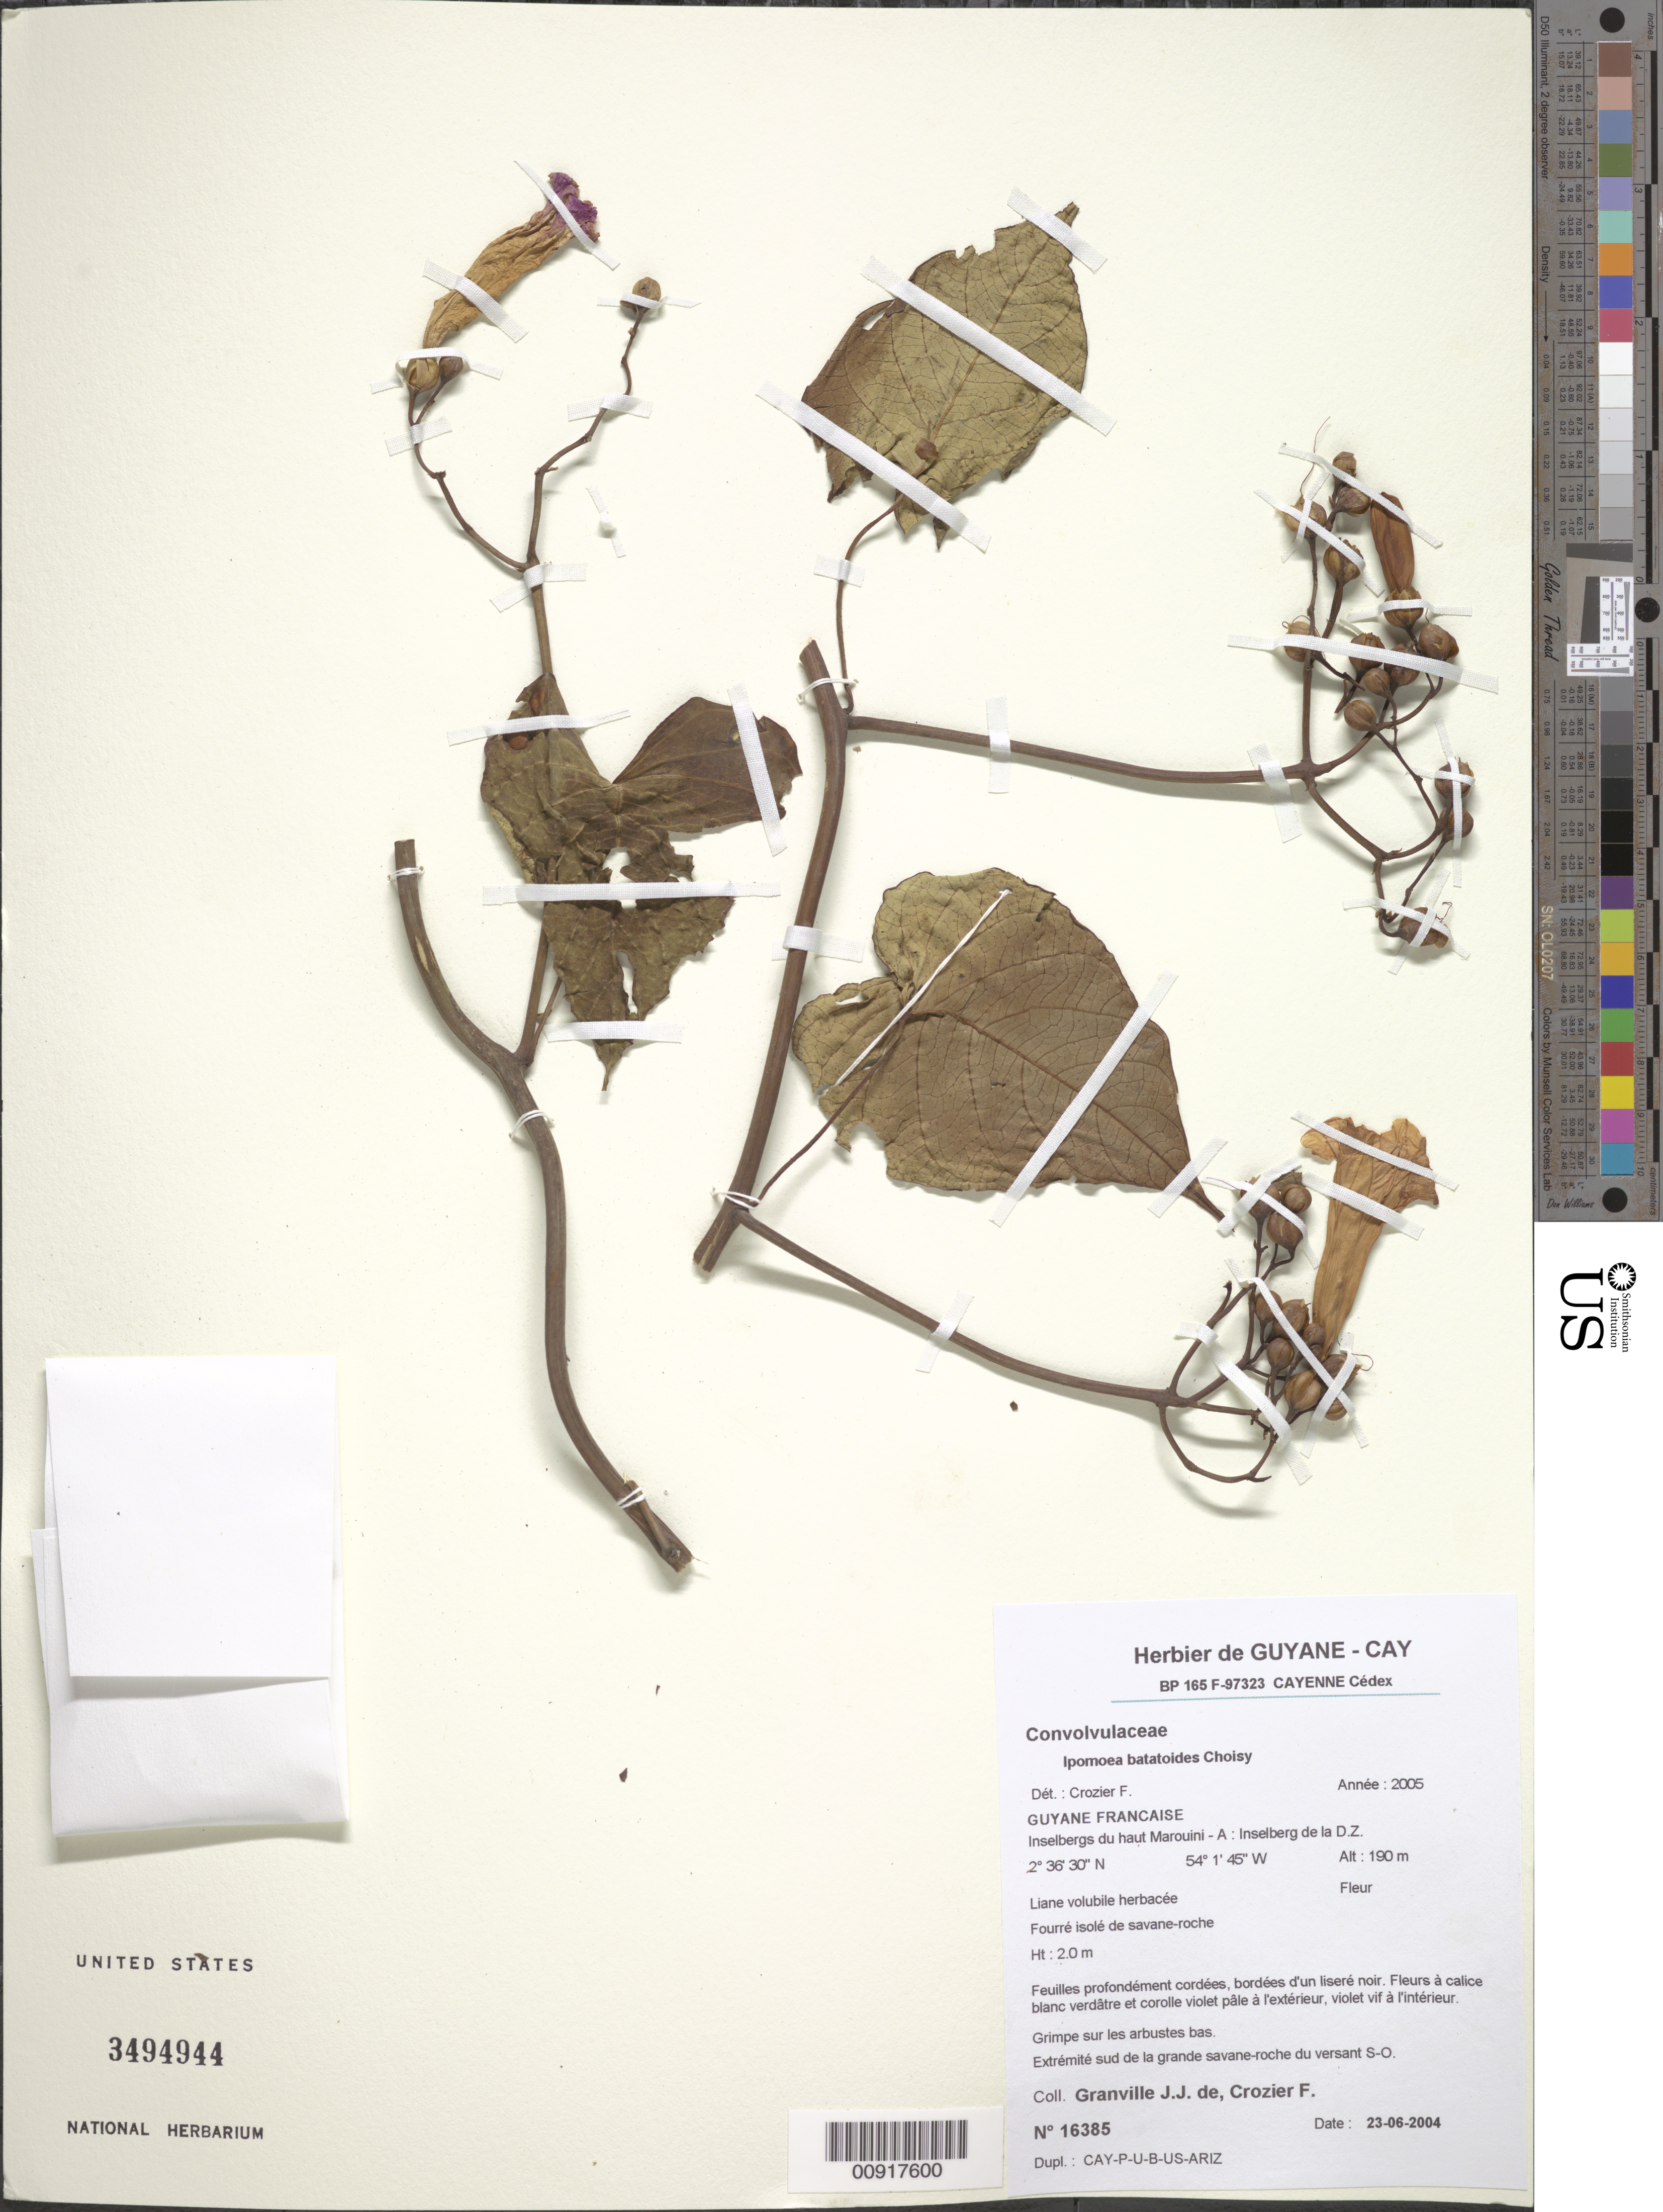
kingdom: Plantae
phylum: Tracheophyta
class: Magnoliopsida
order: Solanales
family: Convolvulaceae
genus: Ipomoea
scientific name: Ipomoea batatoides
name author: Choisy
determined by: Crozier, F.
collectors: J.-J. de Granville & F. Crozier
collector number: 16385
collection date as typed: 23-Jun-04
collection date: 2004-06-23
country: French Guiana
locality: Haut Marouini-A; Inselberg de la D.Z.; extremite S de la grande savane-roche du versant SO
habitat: Fourre isole de savane-roche. Grimpe sur les arbustes bas.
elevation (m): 190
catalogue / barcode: US 3494944